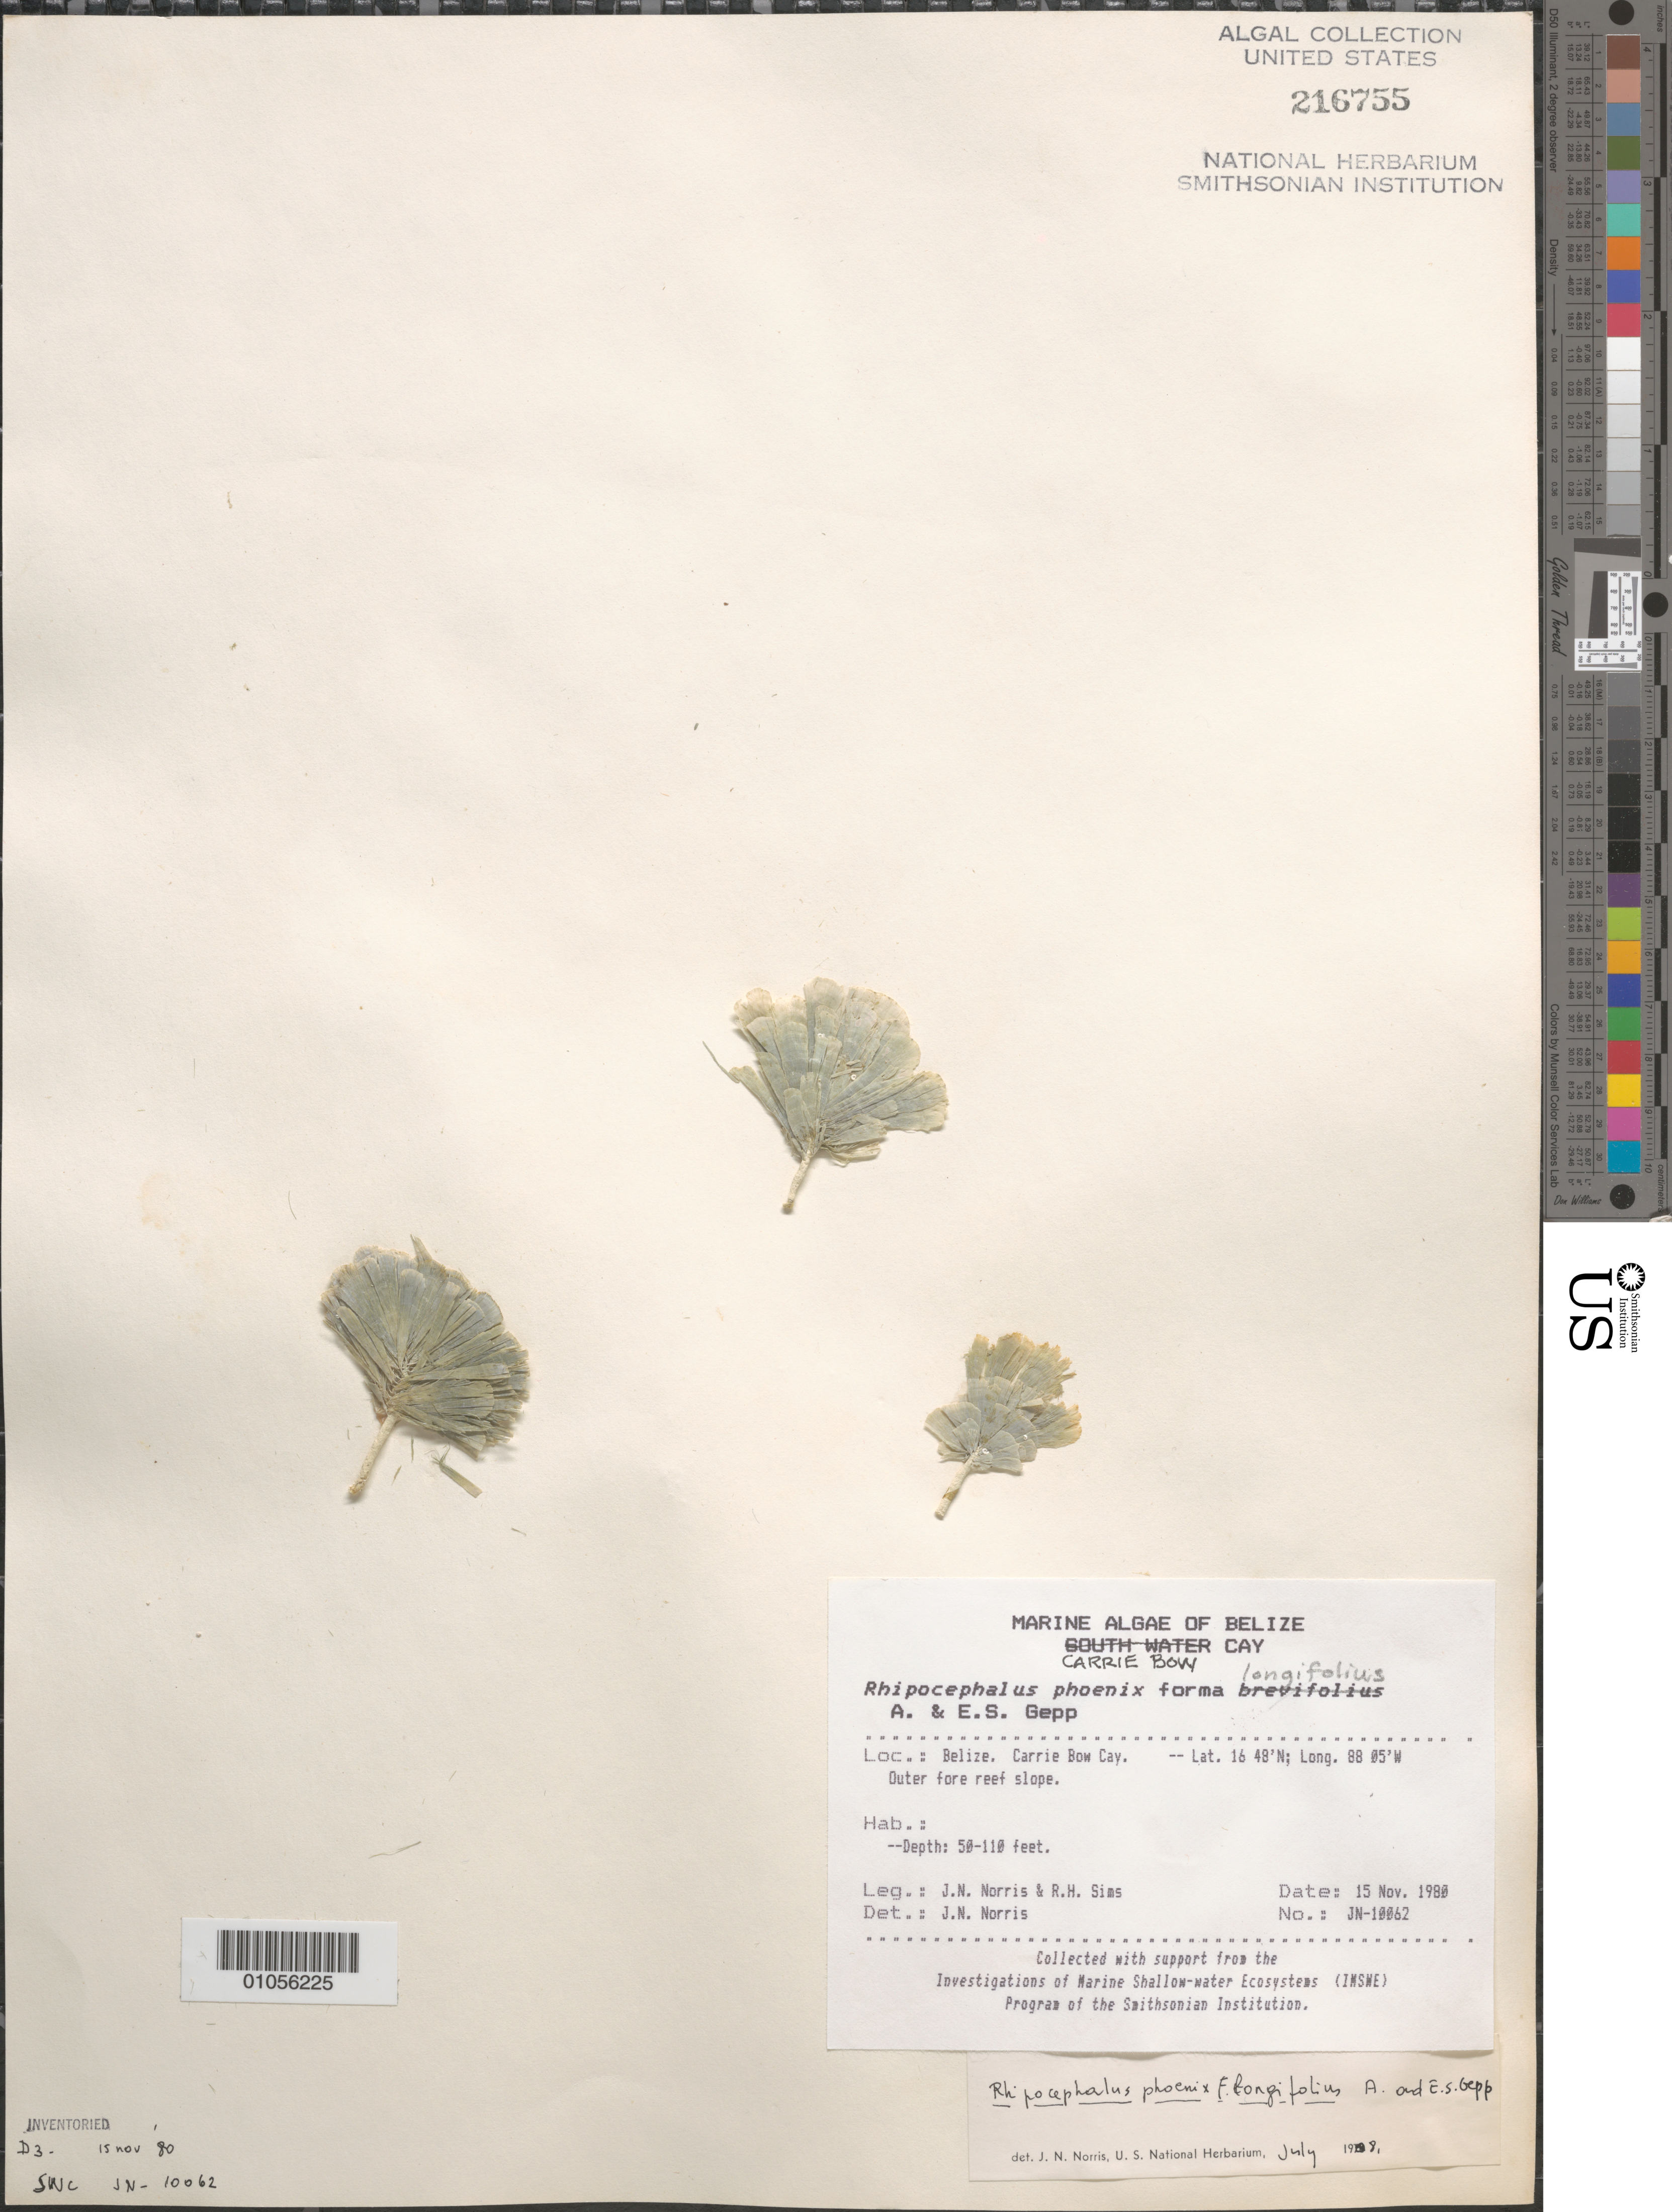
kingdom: Plantae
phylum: Chlorophyta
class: Ulvophyceae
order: Bryopsidales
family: Udoteaceae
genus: Rhipocephalus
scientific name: Rhipocephalus phoenix f. longifolius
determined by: Norris, James N.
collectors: J. N. Norris & R. H. Sims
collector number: JN-10062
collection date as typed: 15 Nov 1980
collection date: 1980-11-15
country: Belize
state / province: Stann Creek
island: Carrie Bow Cay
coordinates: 16 48'N, 88 05'W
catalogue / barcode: US 216755